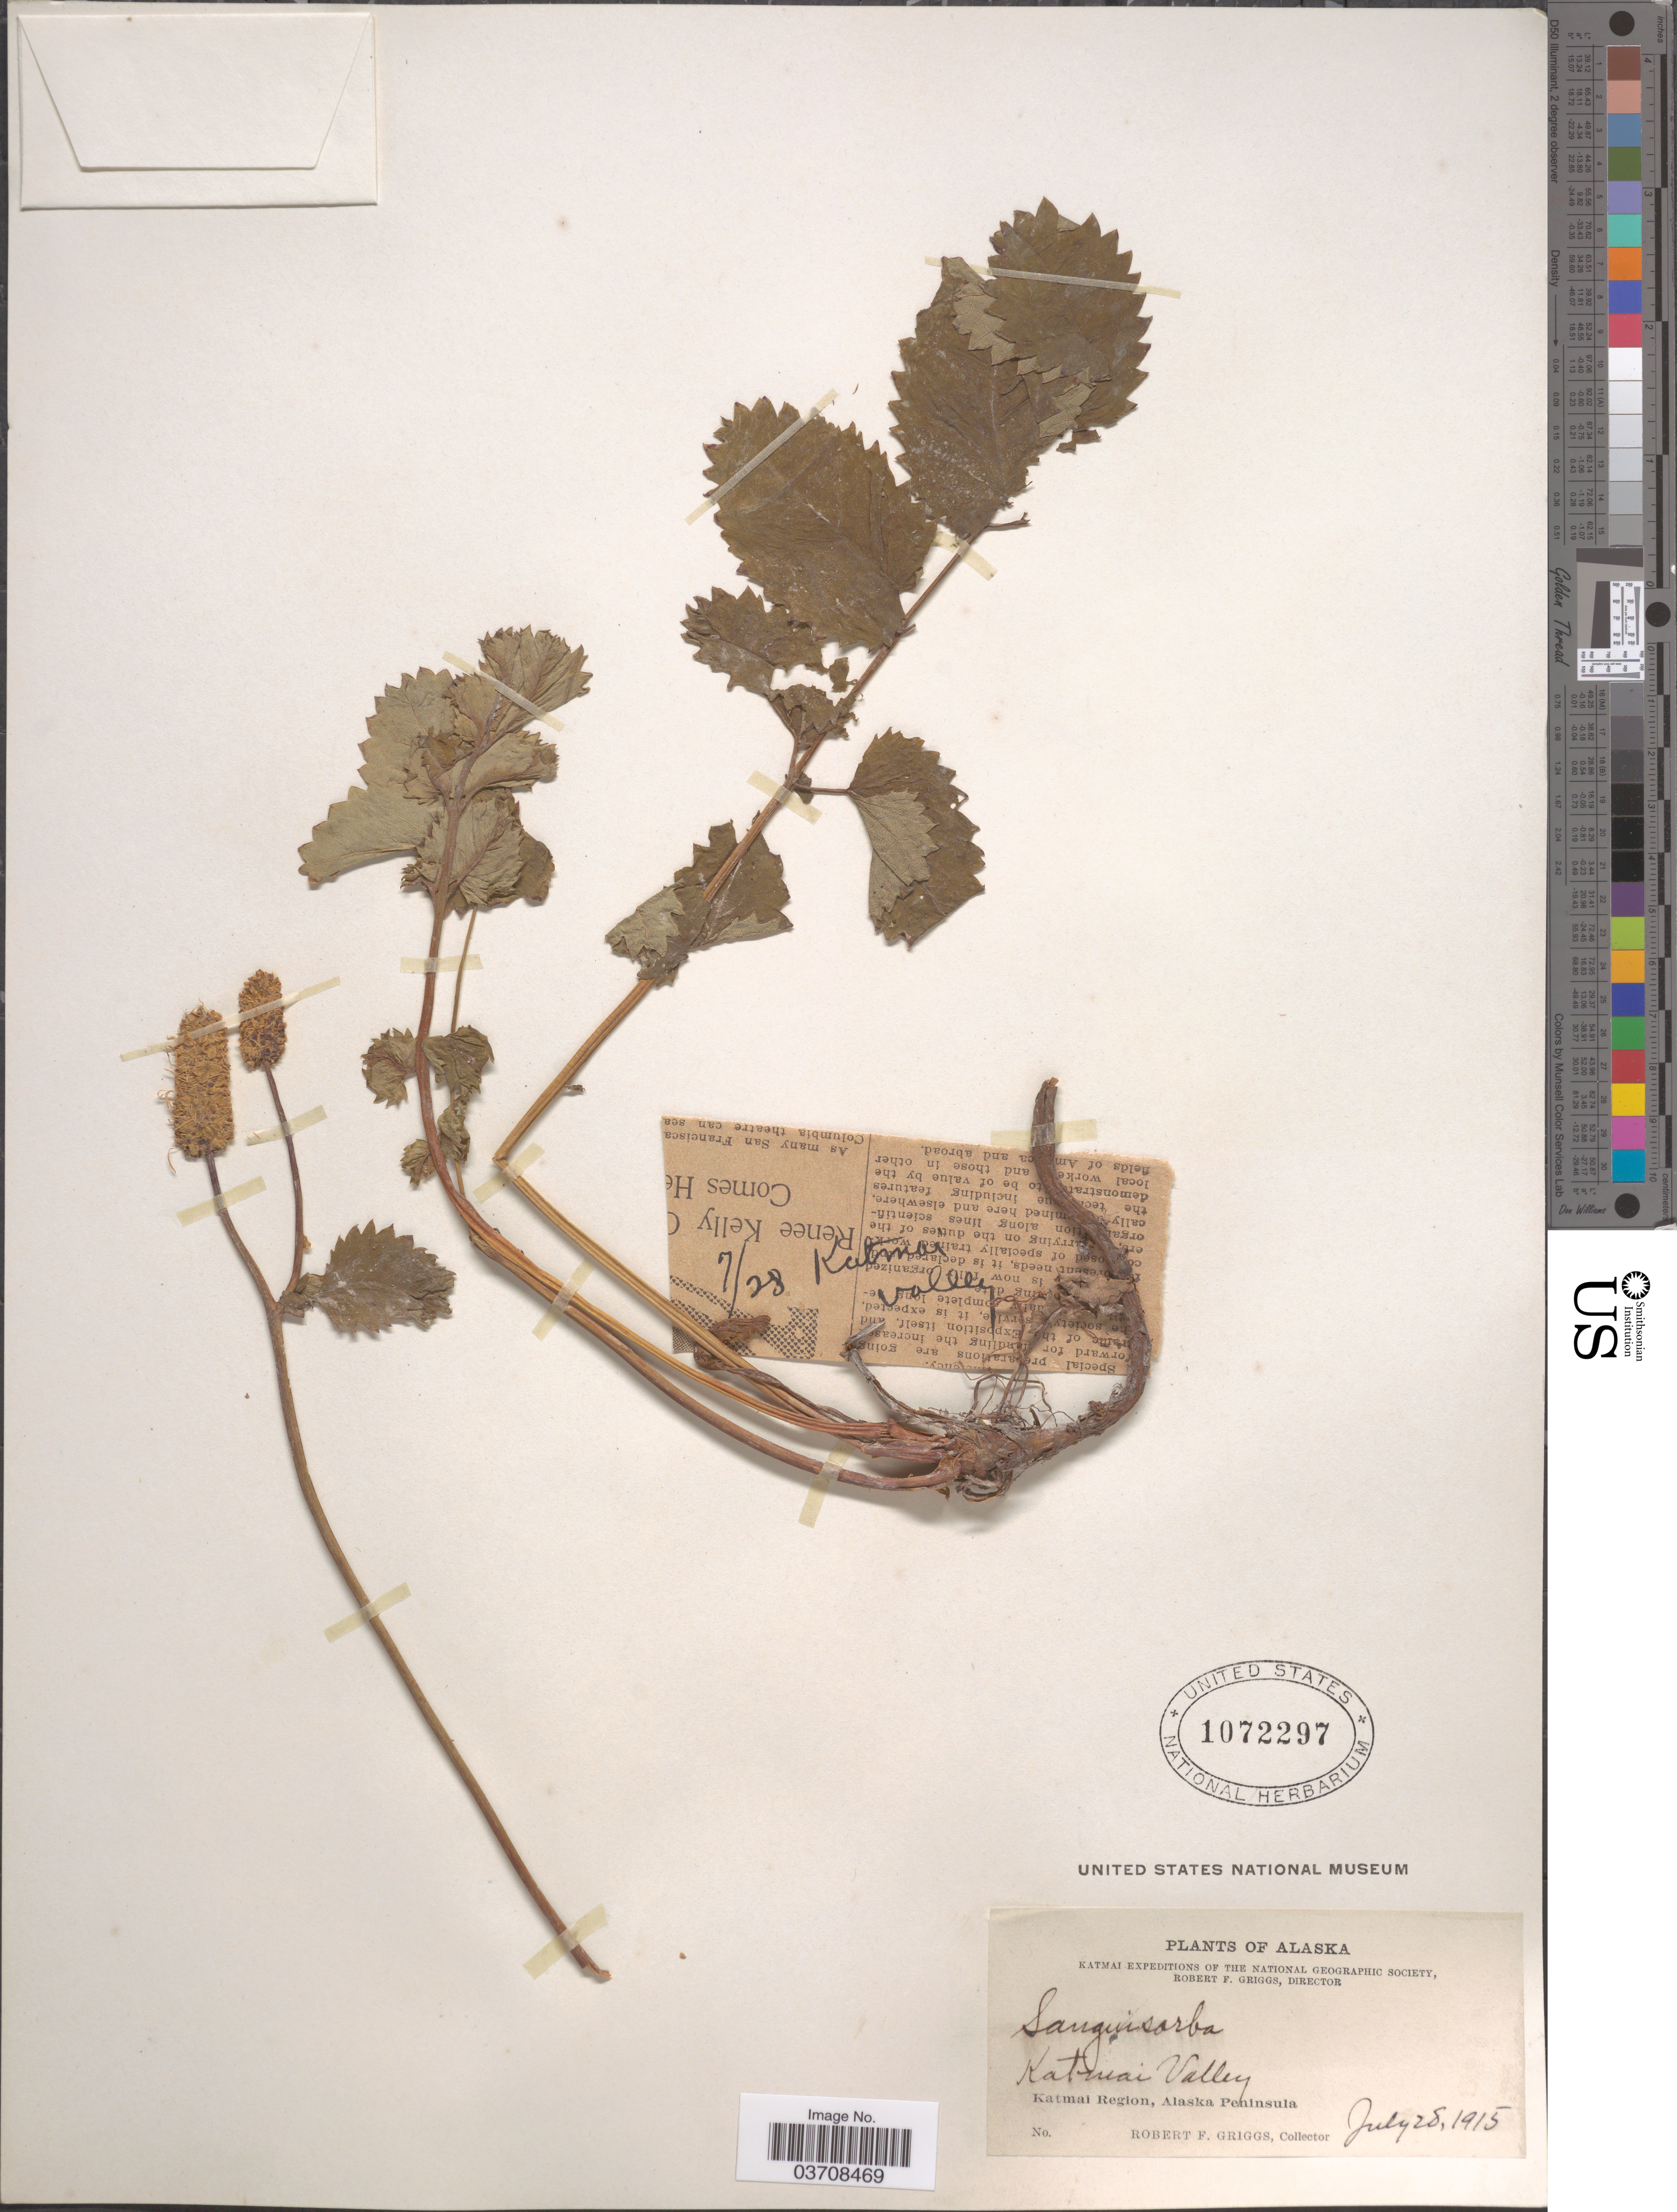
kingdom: Plantae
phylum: Tracheophyta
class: Magnoliopsida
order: Rosales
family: Rosaceae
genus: Sanguisorba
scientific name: Sanguisorba stipulata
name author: Raf.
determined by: Strong, Mark T., (BOT), Smithsonian Institution - National Museum of Natural History (UNITED STATES)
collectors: R. F. Griggs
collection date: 1915-07-28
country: United States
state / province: Alaska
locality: Katmai Valley. Katmai Region, Alaska Peninsula.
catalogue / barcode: US 1072297